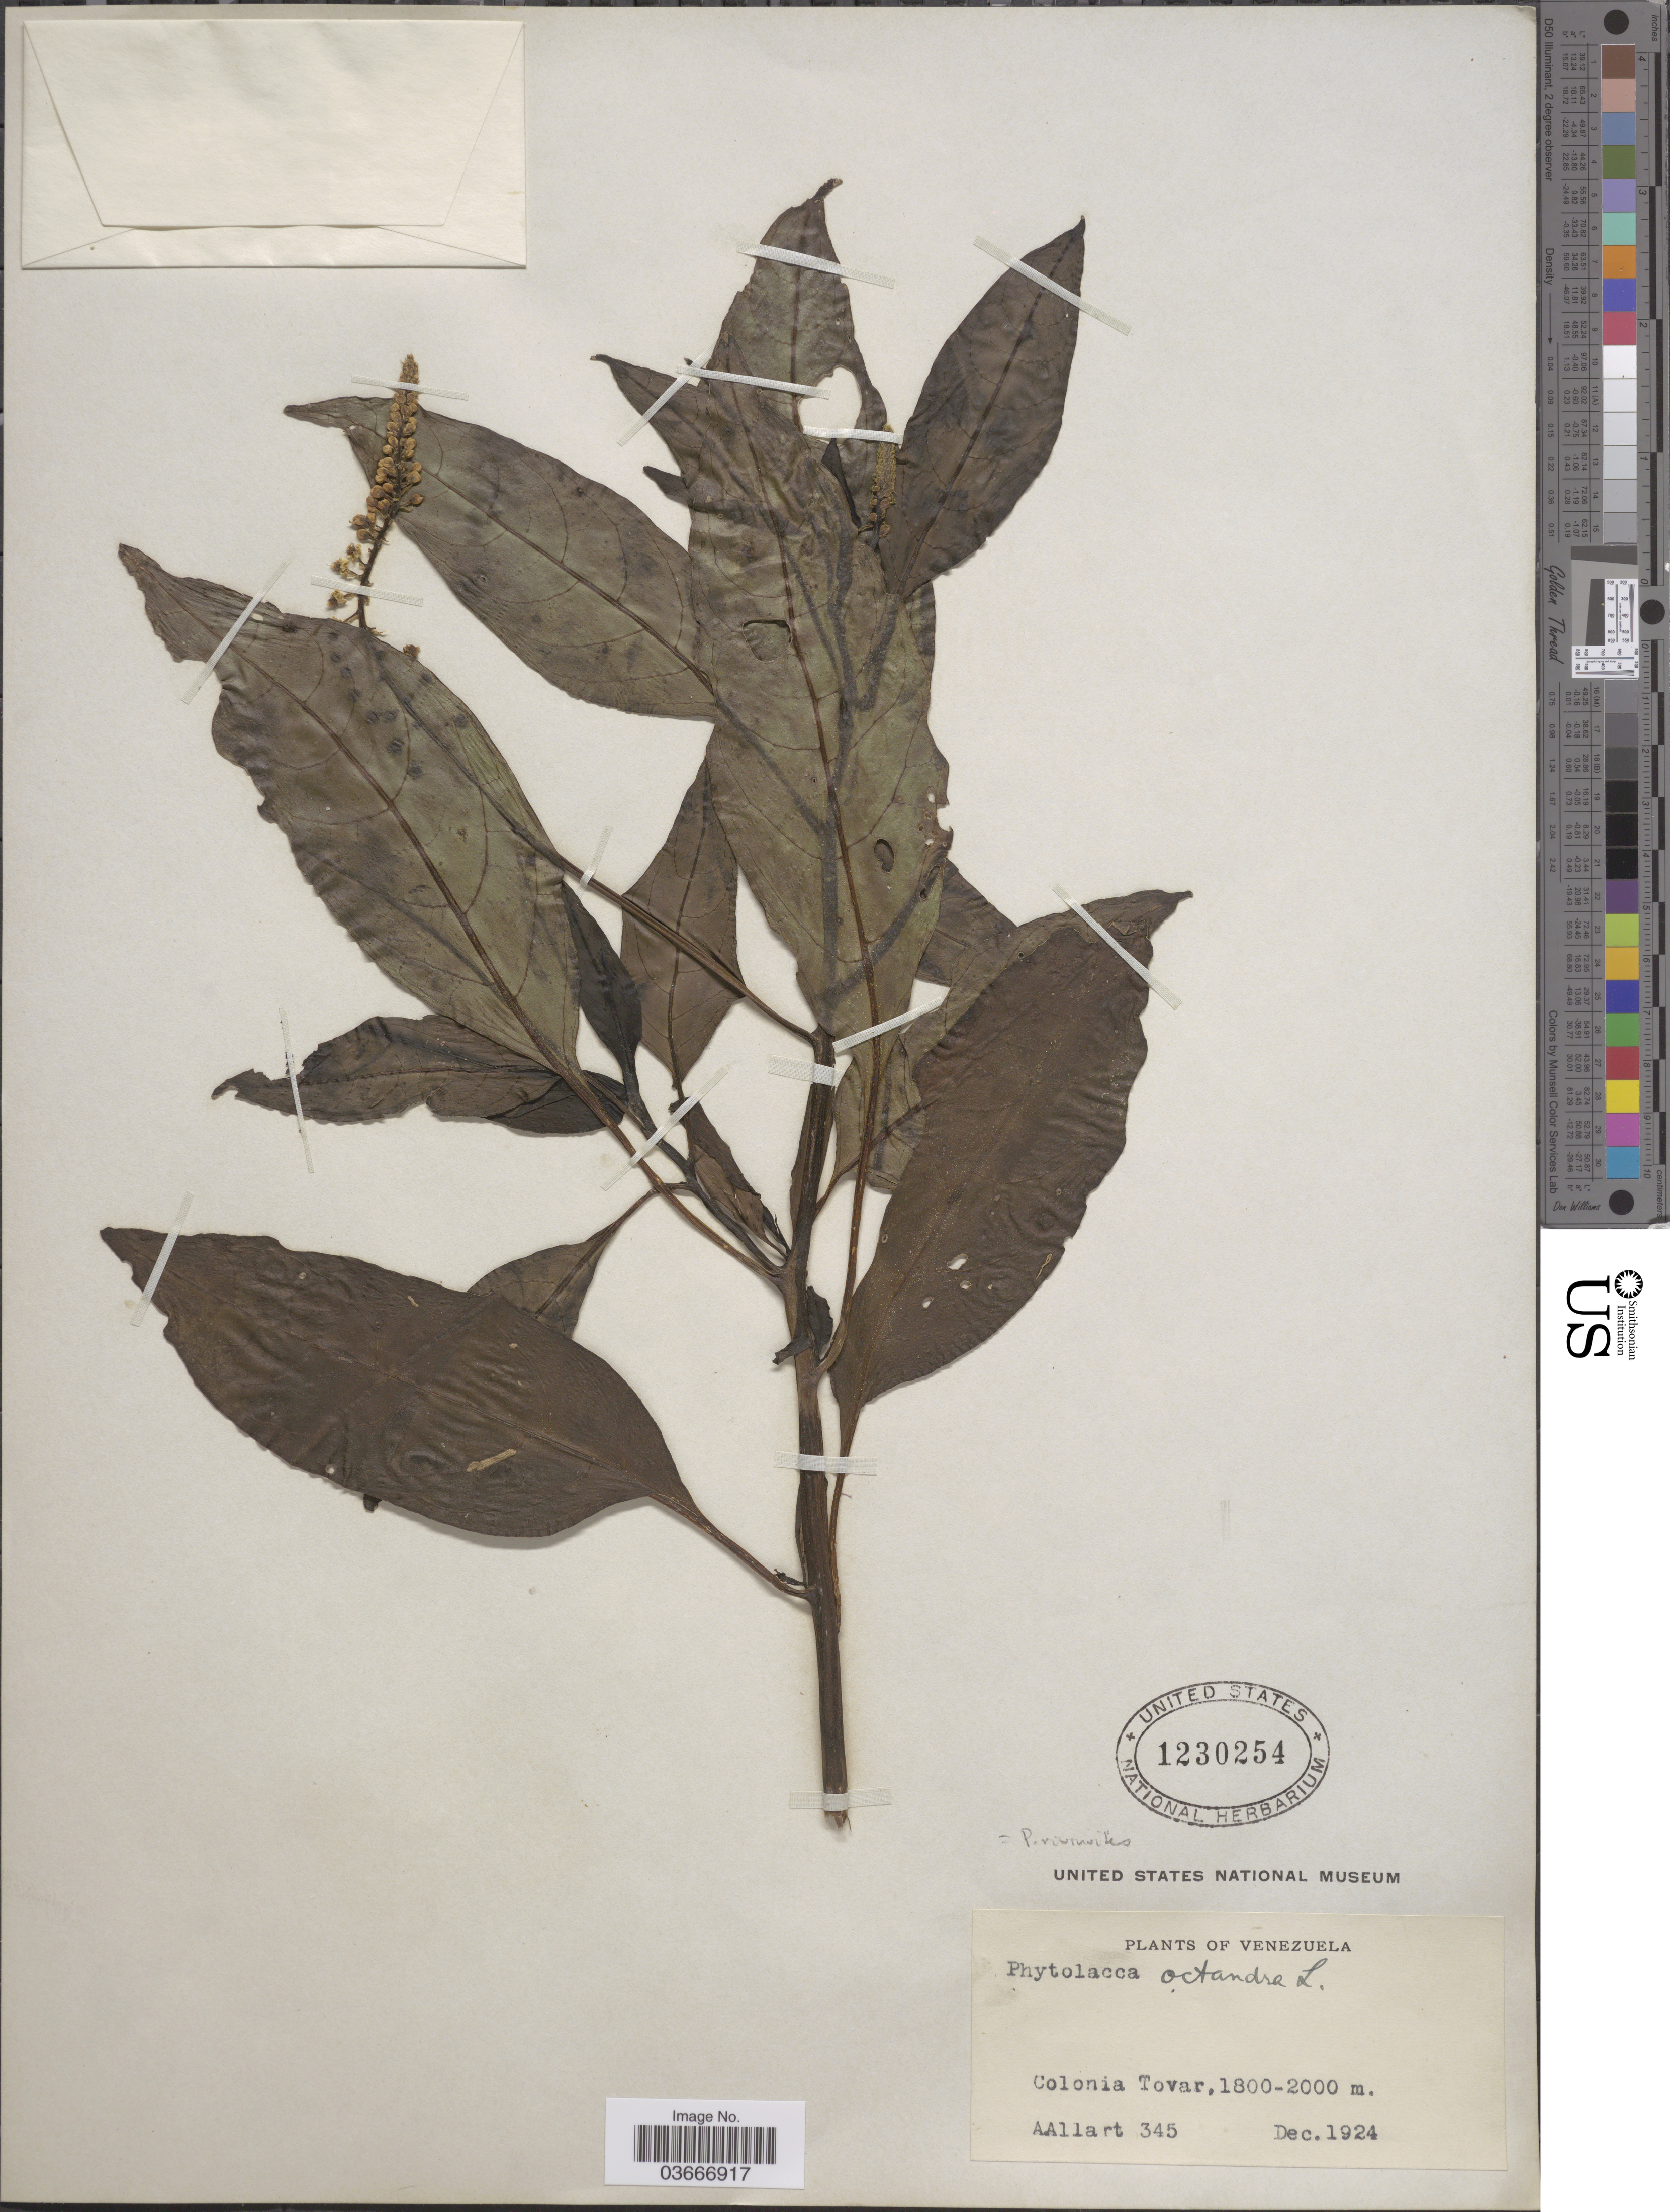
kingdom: Plantae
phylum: Tracheophyta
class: Magnoliopsida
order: Caryophyllales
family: Phytolaccaceae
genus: Phytolacca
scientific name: Phytolacca rivinoides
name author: Kunth & C.D. Bouché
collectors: A. Allart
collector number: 345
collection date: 1924-12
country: Venezuela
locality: Colonia Tovar.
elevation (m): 1800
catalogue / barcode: US 1230254